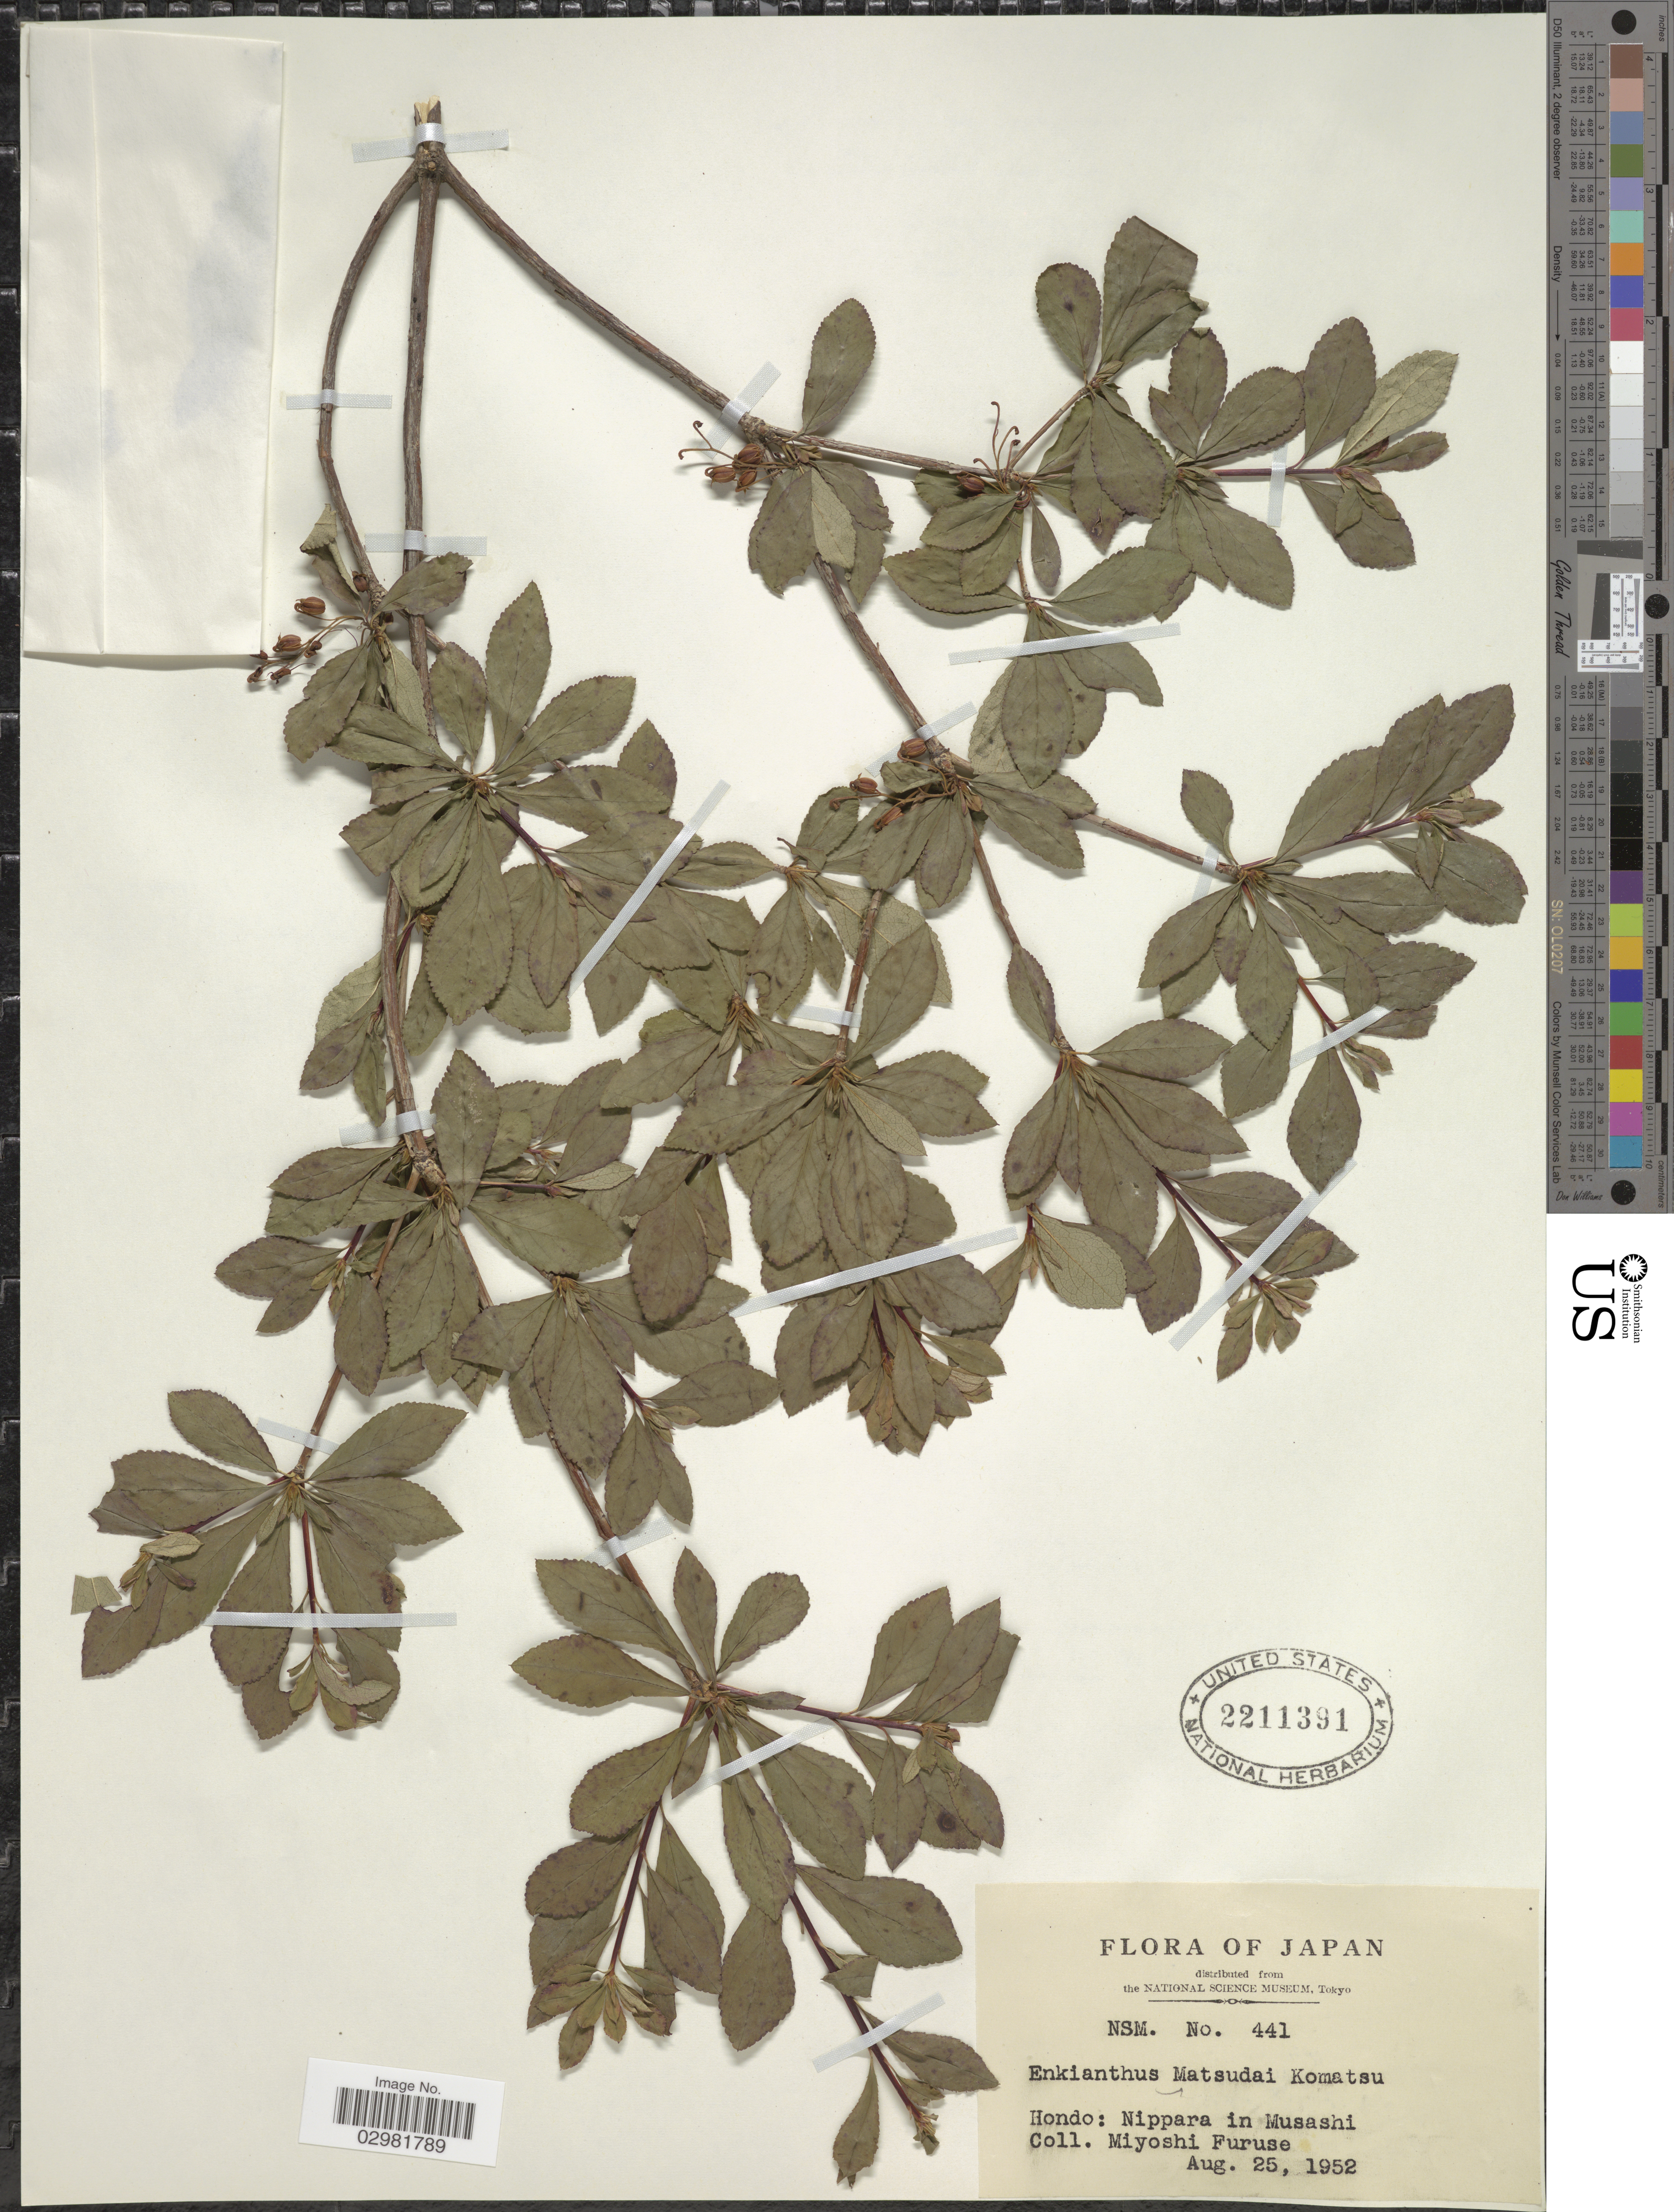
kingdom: Plantae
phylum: Tracheophyta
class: Magnoliopsida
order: Ericales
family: Ericaceae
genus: Enkianthus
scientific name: Enkianthus matsudae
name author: Komatsu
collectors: M. Furuse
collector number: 441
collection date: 1952-08-25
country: Japan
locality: Hondo: Nippara in Musashi.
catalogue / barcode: US 2211391